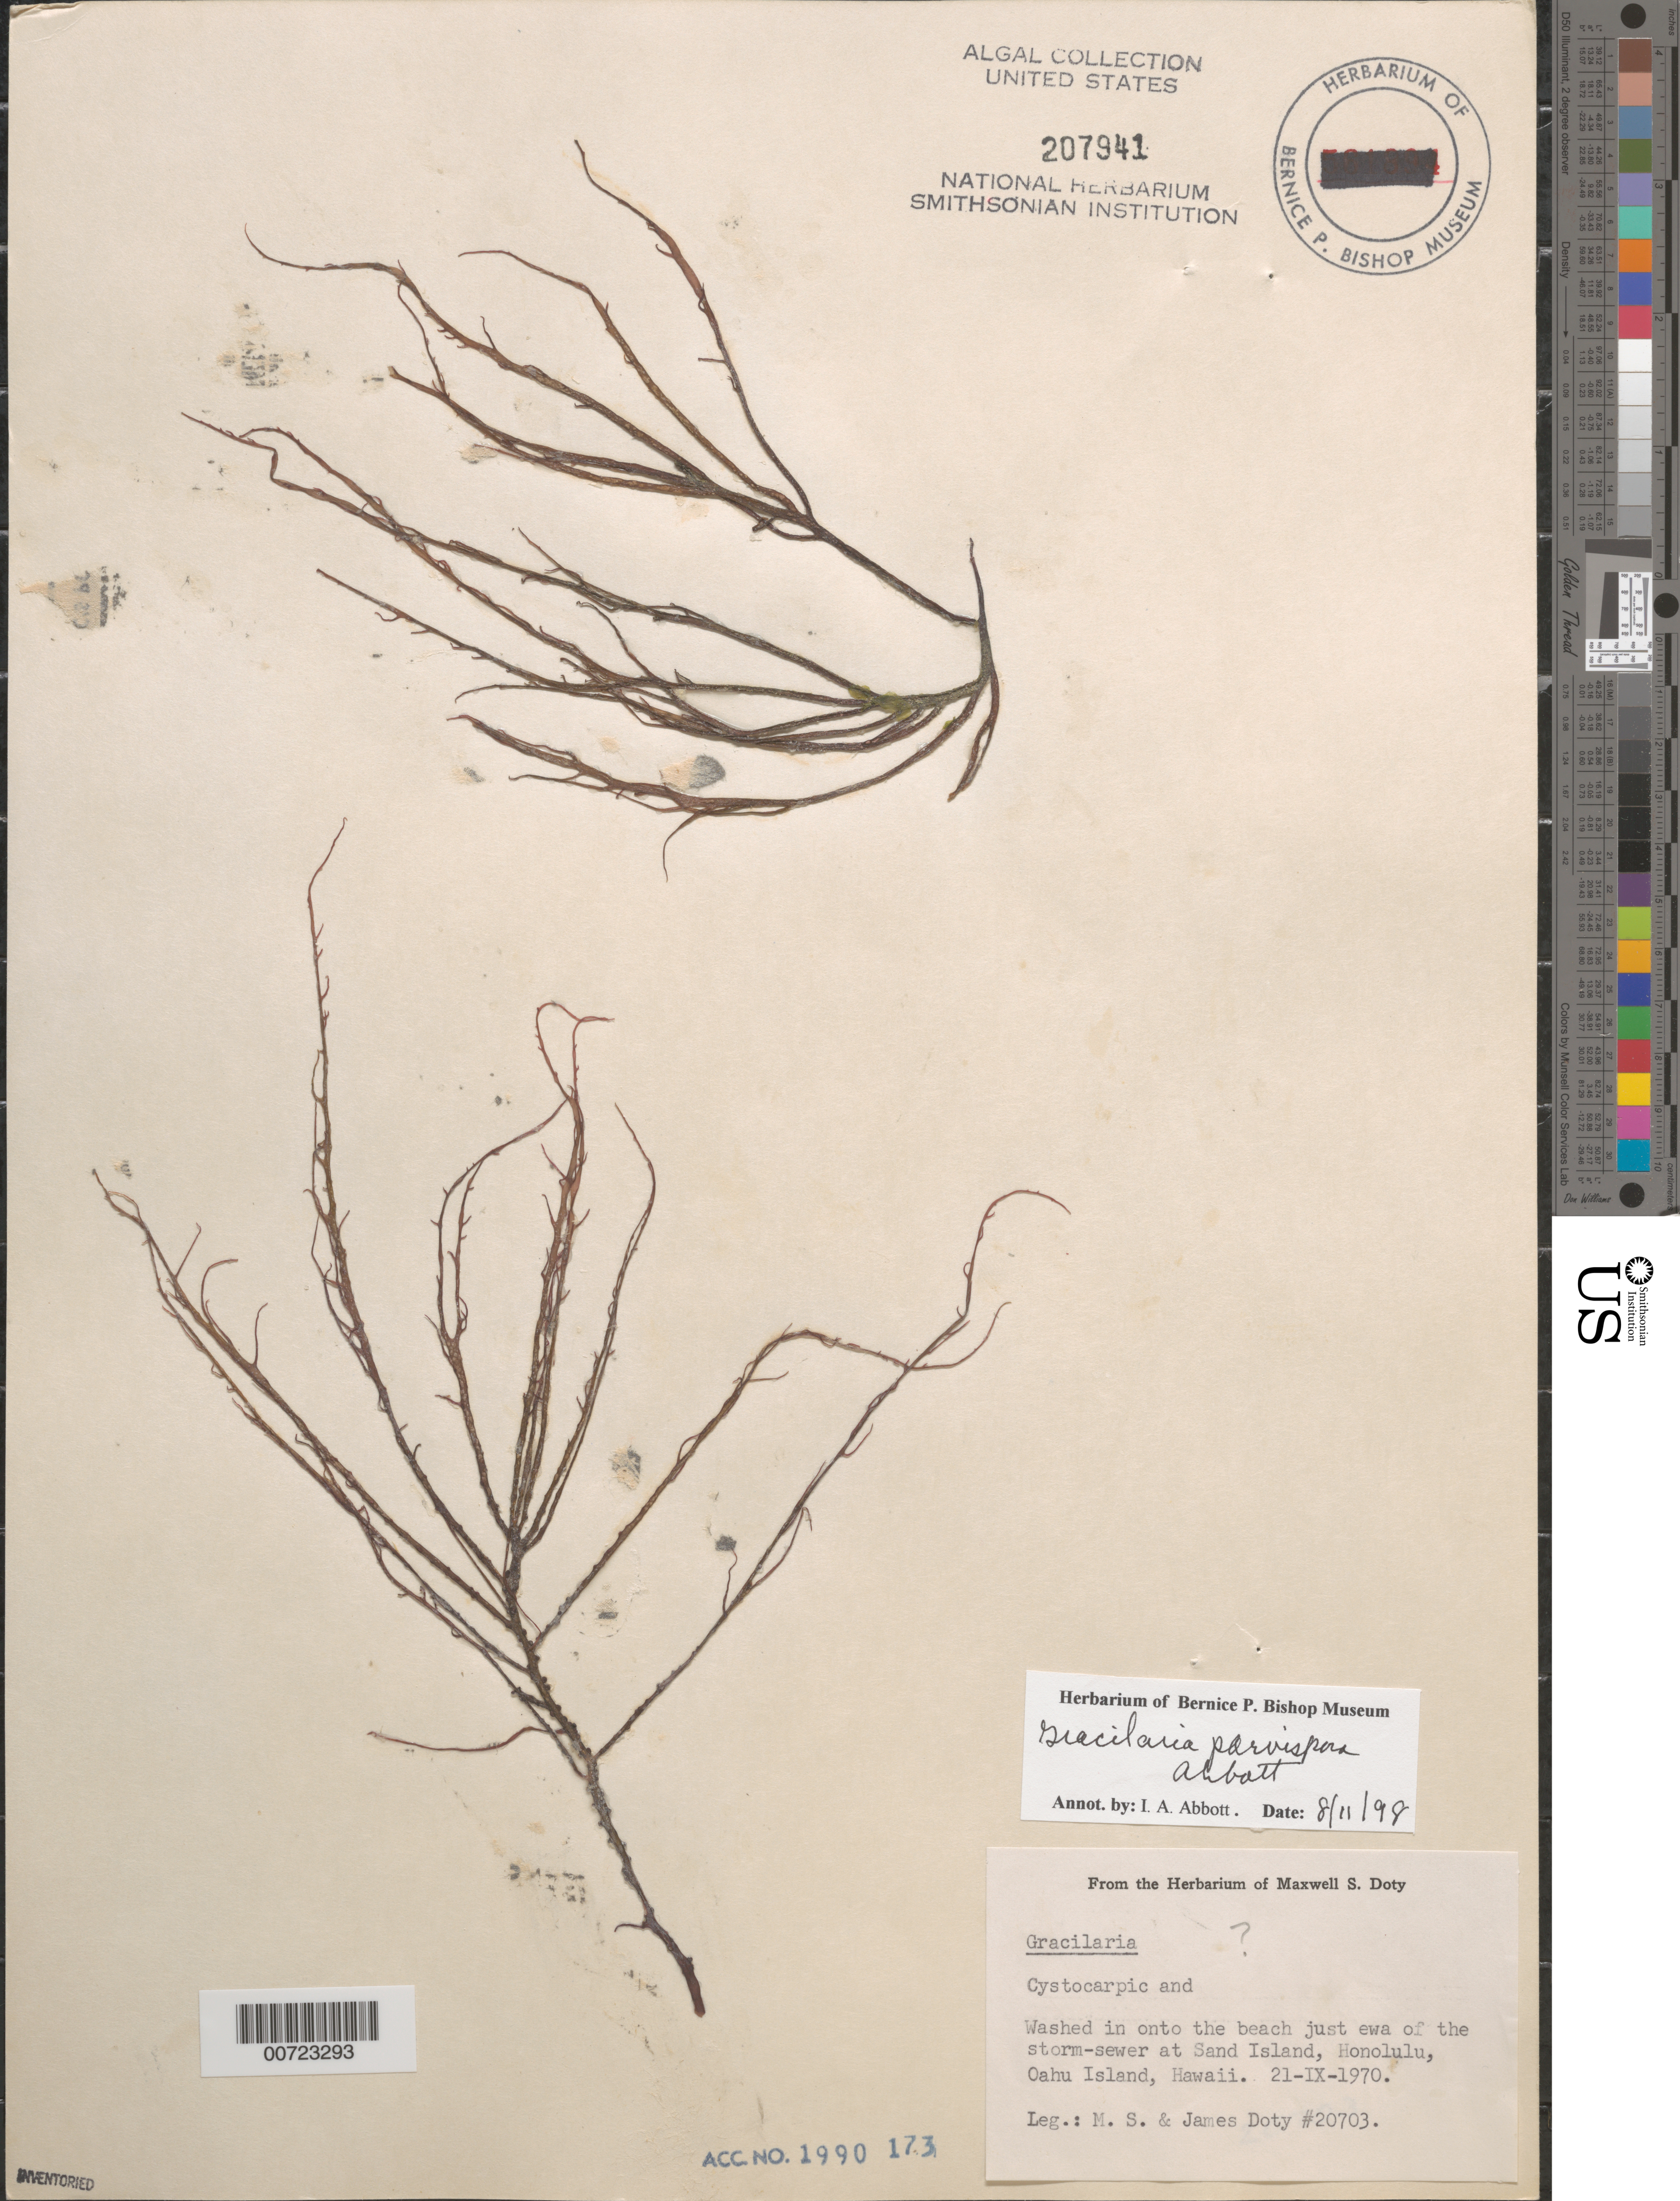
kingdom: Plantae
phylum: Rhodophyta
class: Florideophyceae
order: Gracilariales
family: Gracilariaceae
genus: Gracilaria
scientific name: Gracilaria parvispora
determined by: Abbott, Isabella A.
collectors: M. S. Doty & J. Doty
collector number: MSD 20703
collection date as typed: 21 Sep 1970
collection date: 1970-09-21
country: United States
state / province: Hawaii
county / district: Honolulu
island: Oahu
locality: Honolulu, Sand Island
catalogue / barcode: US 207941